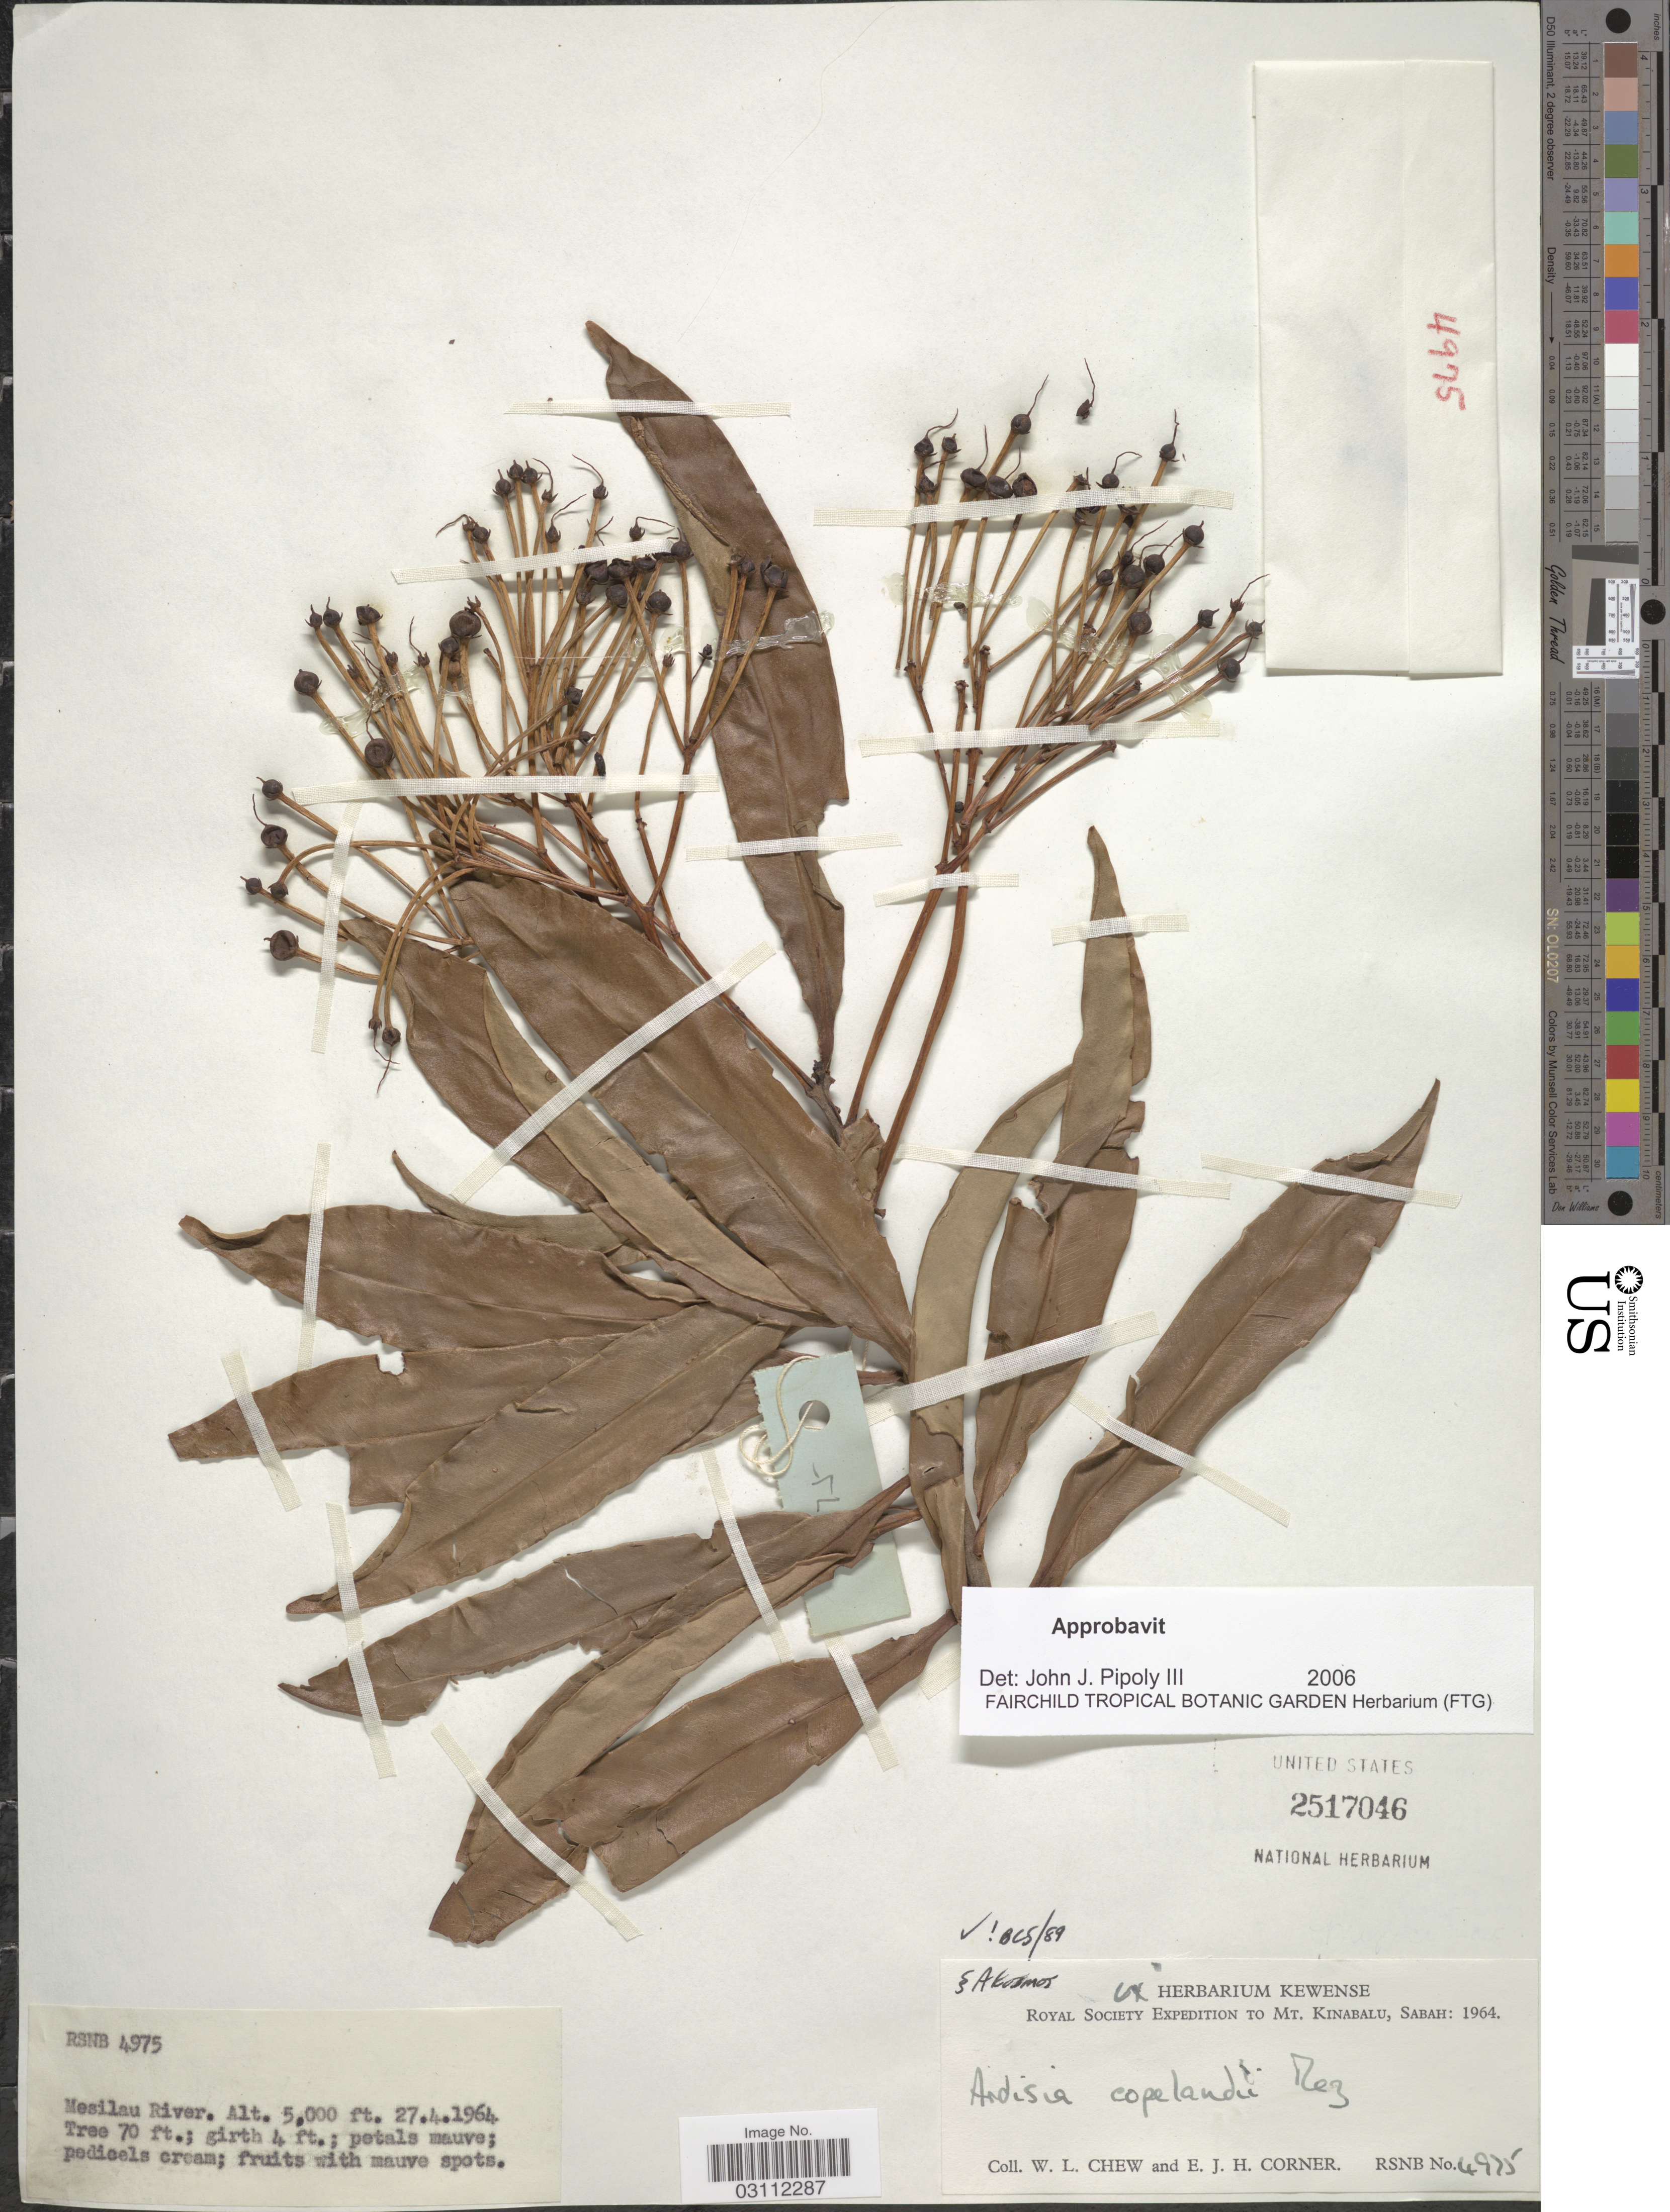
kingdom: Plantae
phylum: Tracheophyta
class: Magnoliopsida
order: Ericales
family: Primulaceae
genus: Ardisia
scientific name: Ardisia copelandii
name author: Mez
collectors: W. Chew & E. Corner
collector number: RSNB4975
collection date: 1964-04-27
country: Malaysia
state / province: Sabah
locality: Mt. Kinabalu, Sabah. Mesilau River.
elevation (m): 1524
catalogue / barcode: US 2517046